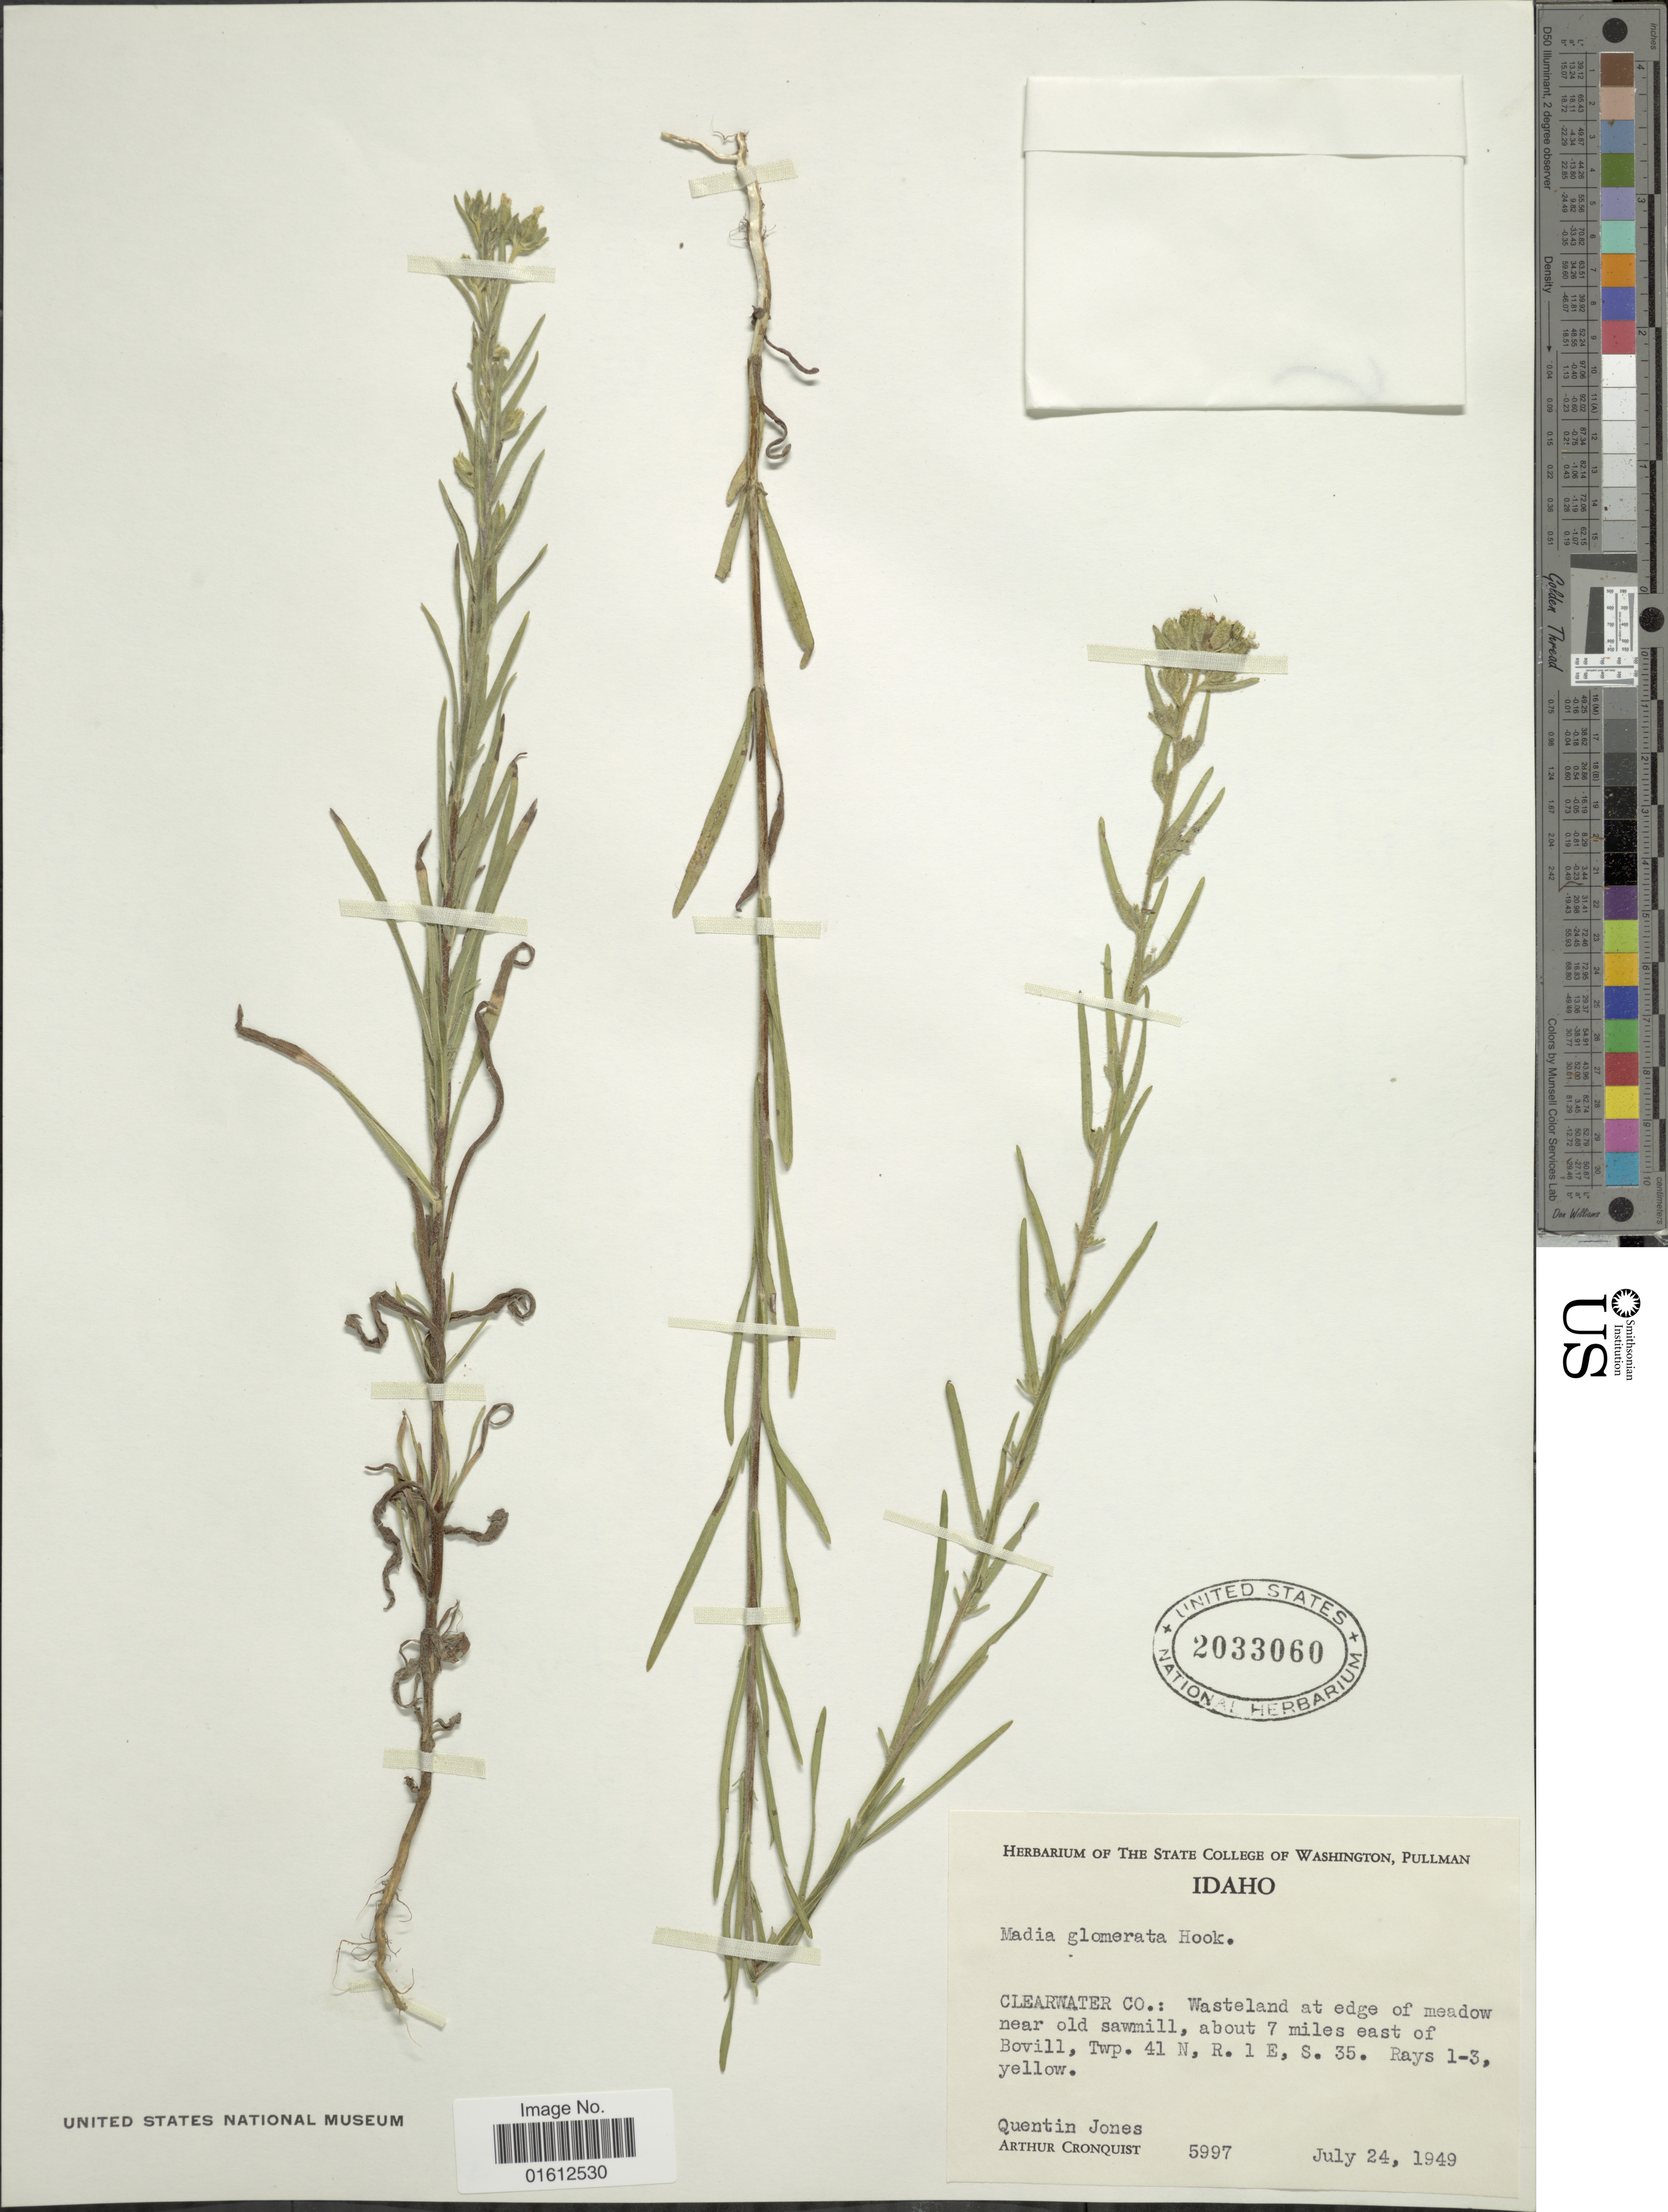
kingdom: Plantae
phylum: Tracheophyta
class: Magnoliopsida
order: Asterales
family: Asteraceae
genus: Madia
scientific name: Madia glomerata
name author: Hook.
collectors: Q. Jones & A. J. Cronquist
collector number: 5997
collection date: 1949-07-24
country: United States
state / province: Idaho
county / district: Clearwater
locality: Wasteland at edge of meadow near old sawmill, about 7 miles east of Bovill, Twp. 41 N, R. 1 E, S. 35.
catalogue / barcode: US 2033060